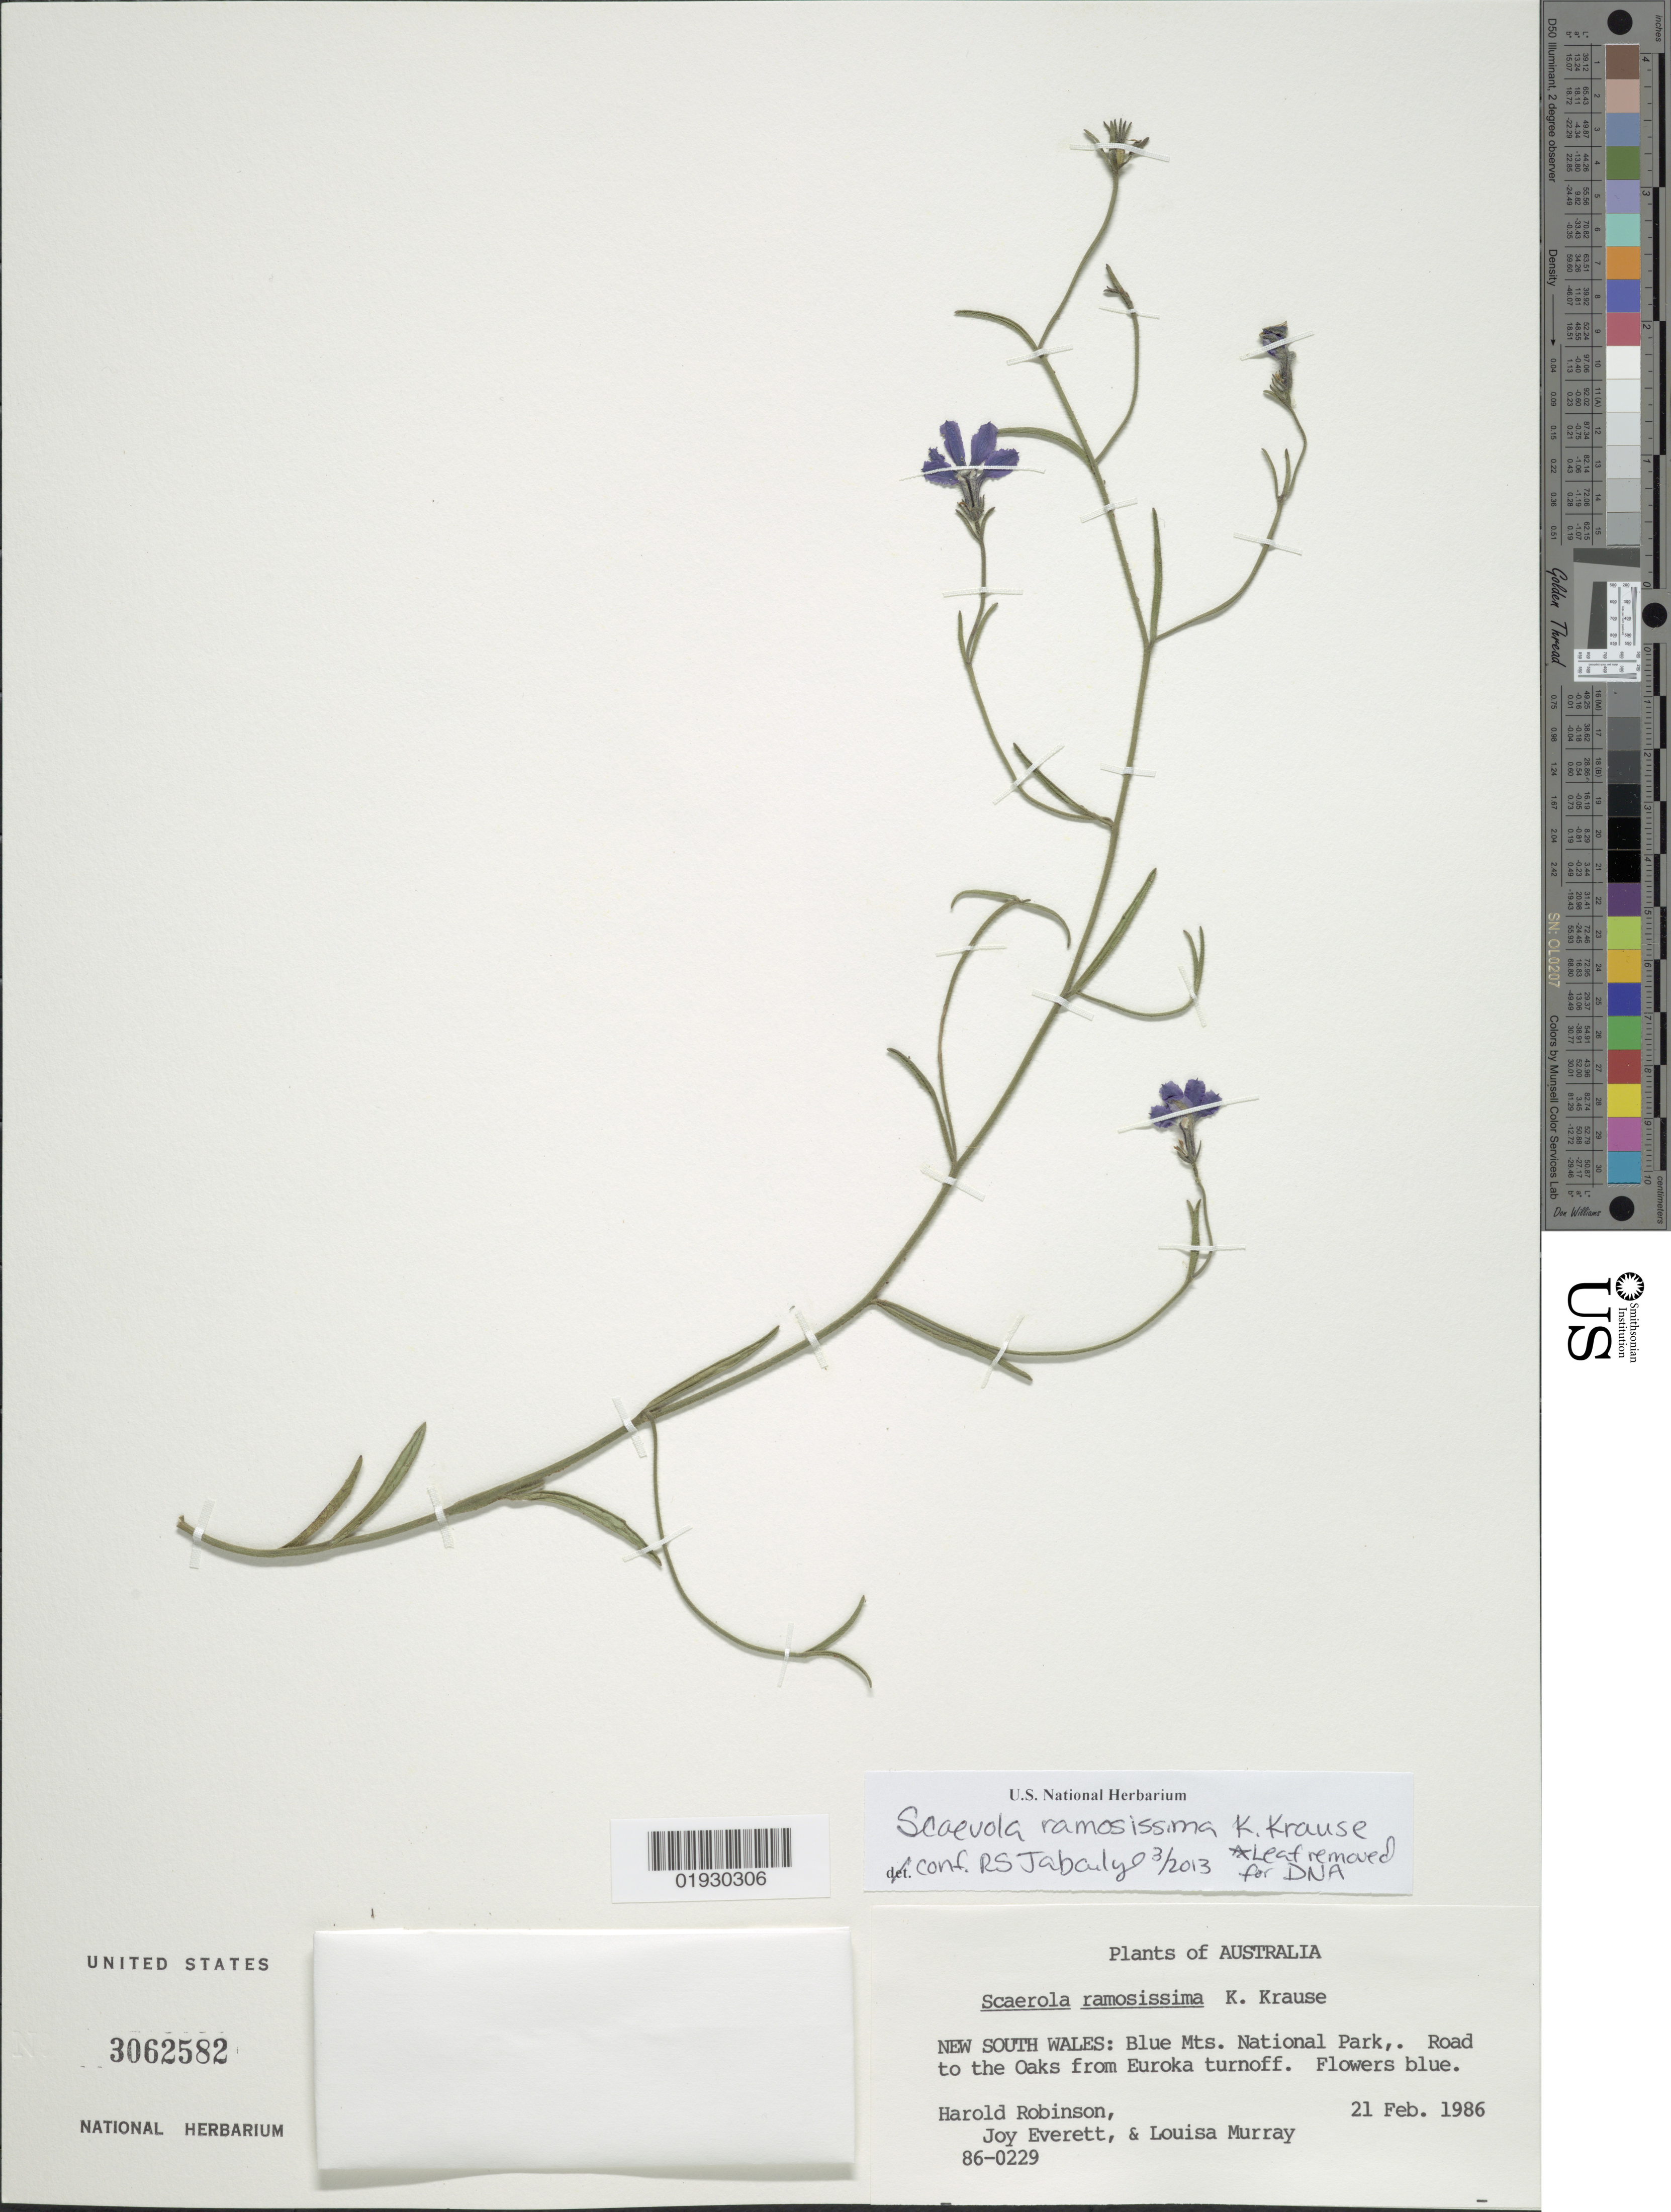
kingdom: Plantae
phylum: Tracheophyta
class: Magnoliopsida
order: Asterales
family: Goodeniaceae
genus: Scaevola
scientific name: Scaevola ramosissima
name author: K. Krause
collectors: H. Robinson, J. Everett & L. Murray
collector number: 86-0229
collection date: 1986-02-21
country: Australia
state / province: New South Wales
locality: Blue Mts. National Park,. Road to the Oaks from Euroka turnoff.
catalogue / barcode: US 3062582